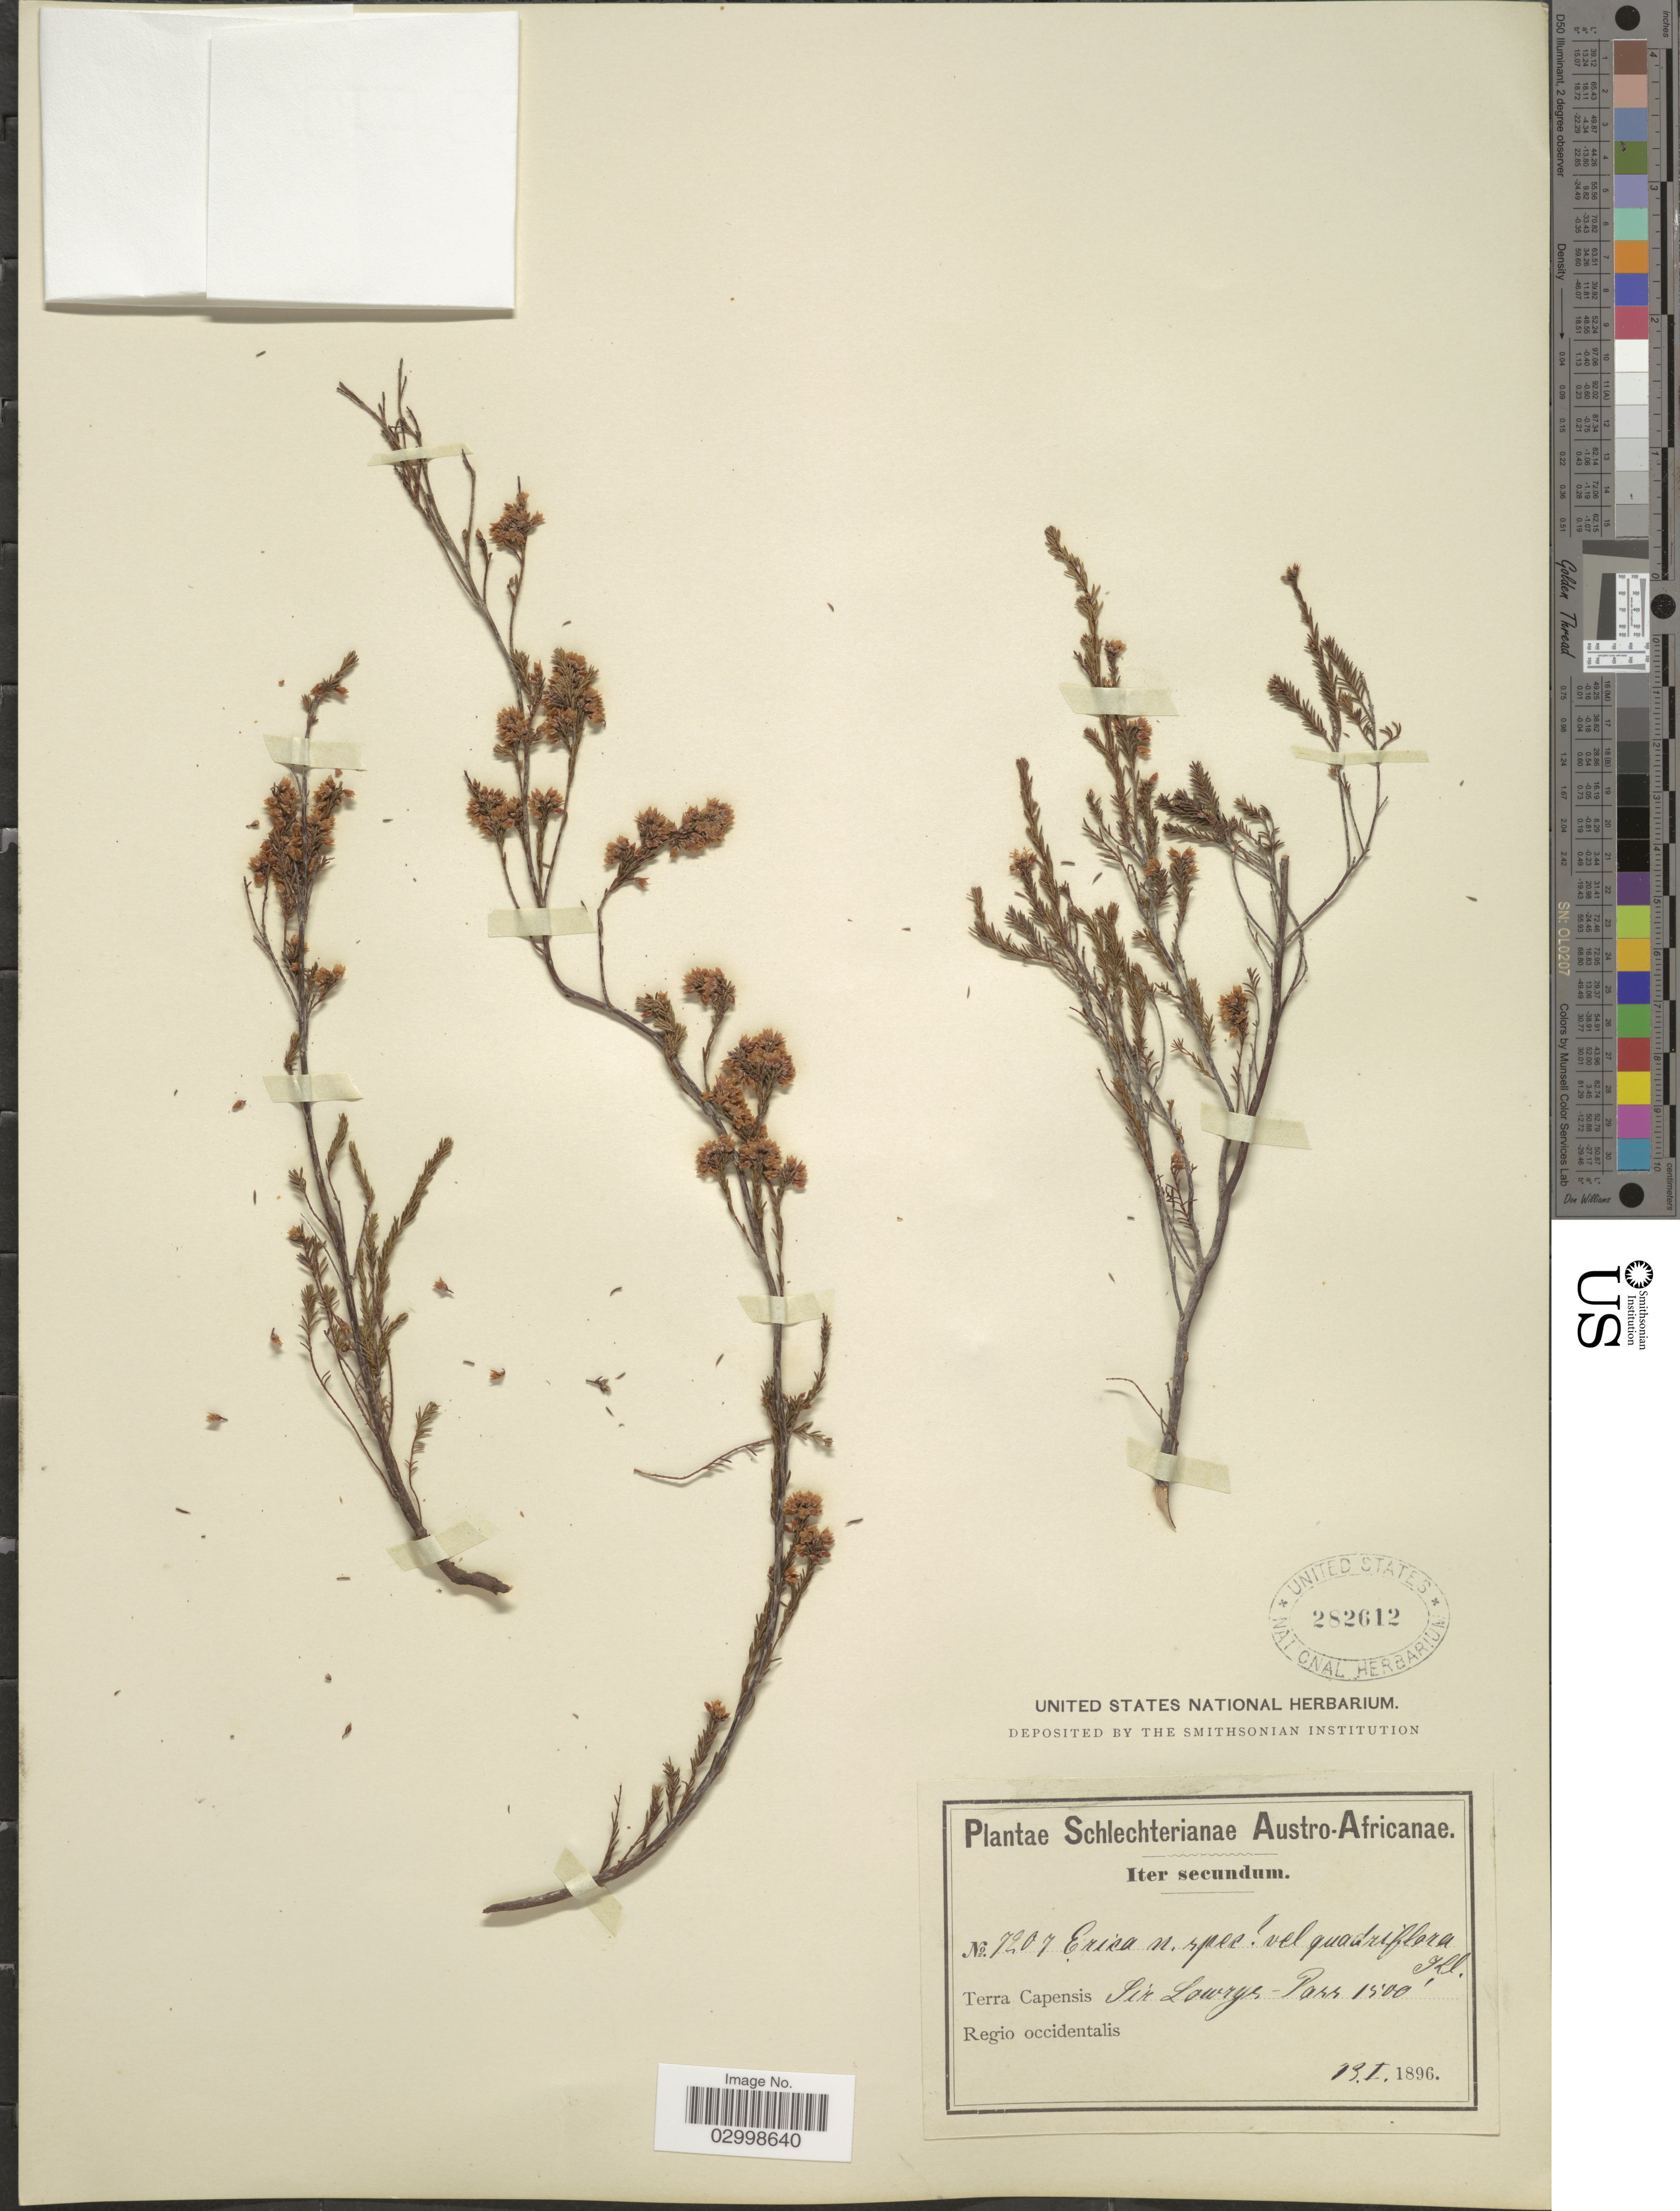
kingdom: Plantae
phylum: Tracheophyta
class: Magnoliopsida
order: Ericales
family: Ericaceae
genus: Erica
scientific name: Erica quadriflora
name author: Andrews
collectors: Schlechter, --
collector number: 7207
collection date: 1896-01-13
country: South Africa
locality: Austro-Africanae. Terra Capensis Sir Lowrys Pass. Regio occidentalis.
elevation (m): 457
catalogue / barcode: US 282612